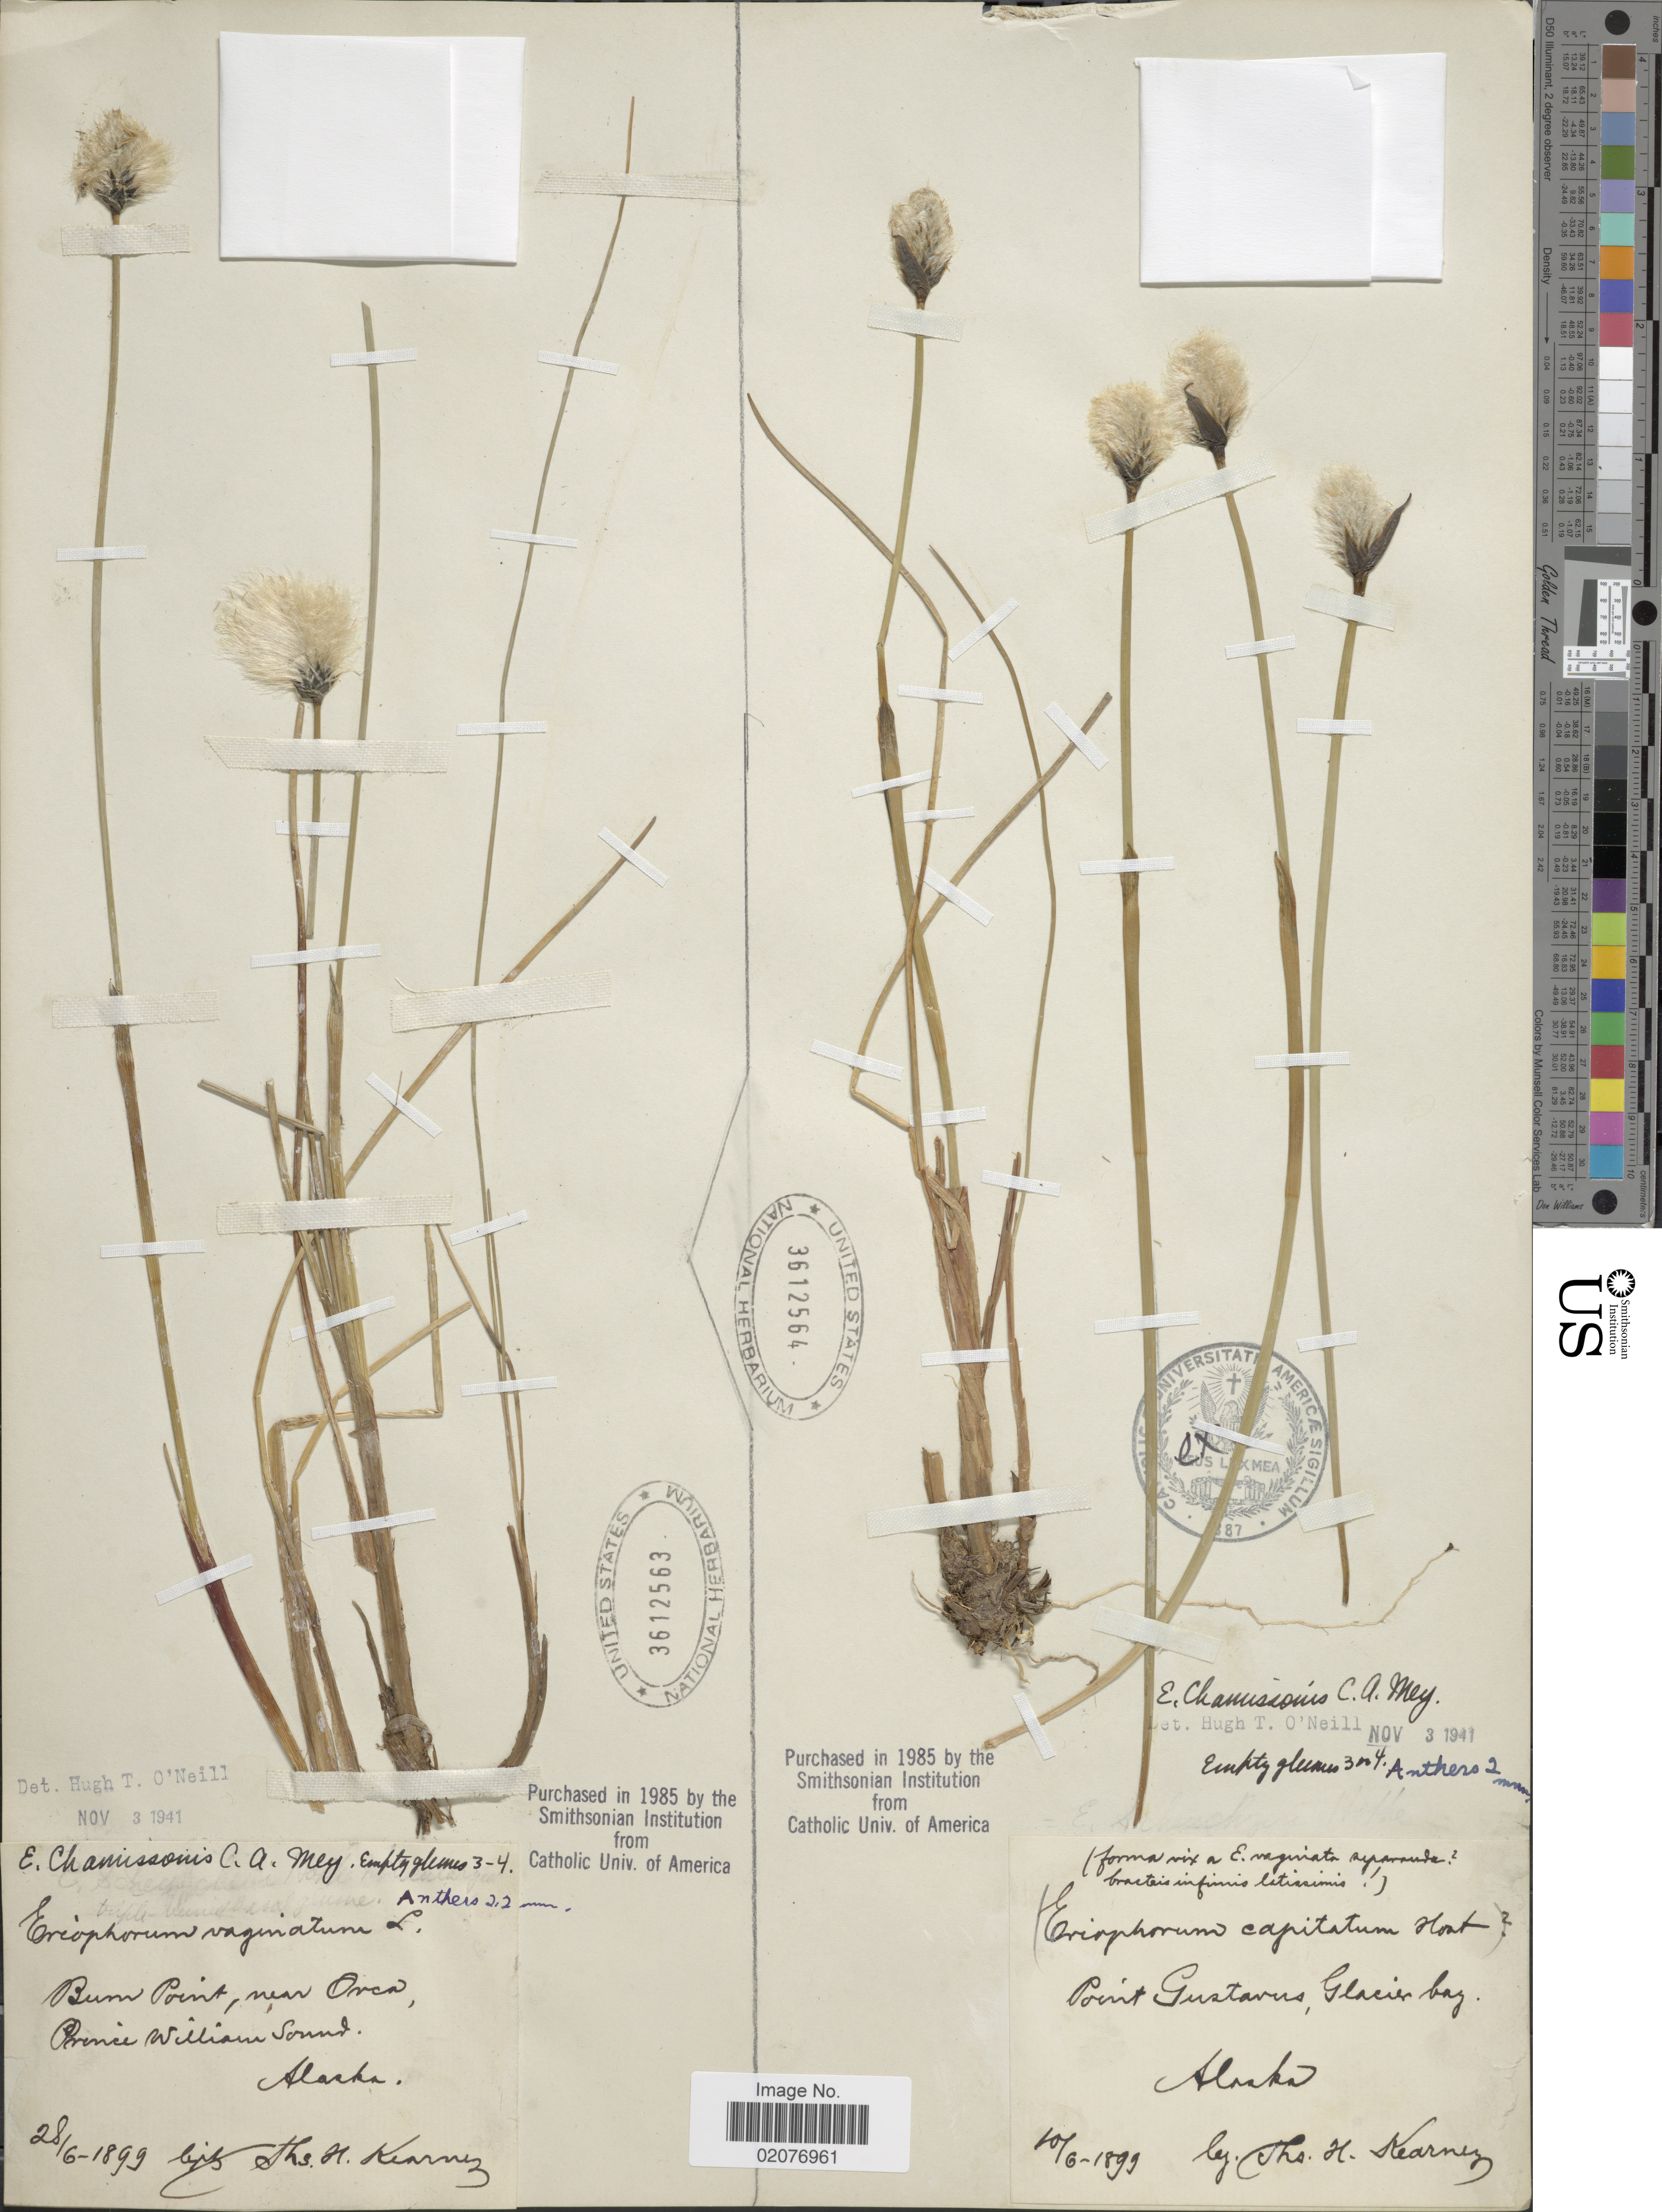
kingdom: Plantae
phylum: Tracheophyta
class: Liliopsida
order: Poales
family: Cyperaceae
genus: Eriophorum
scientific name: Eriophorum chamissonis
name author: C.A. Mey.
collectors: T. H. Kearney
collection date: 1899-06-28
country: United States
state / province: Alaska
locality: Bum Point, near Ovca, prince William Saound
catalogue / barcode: US 3612563